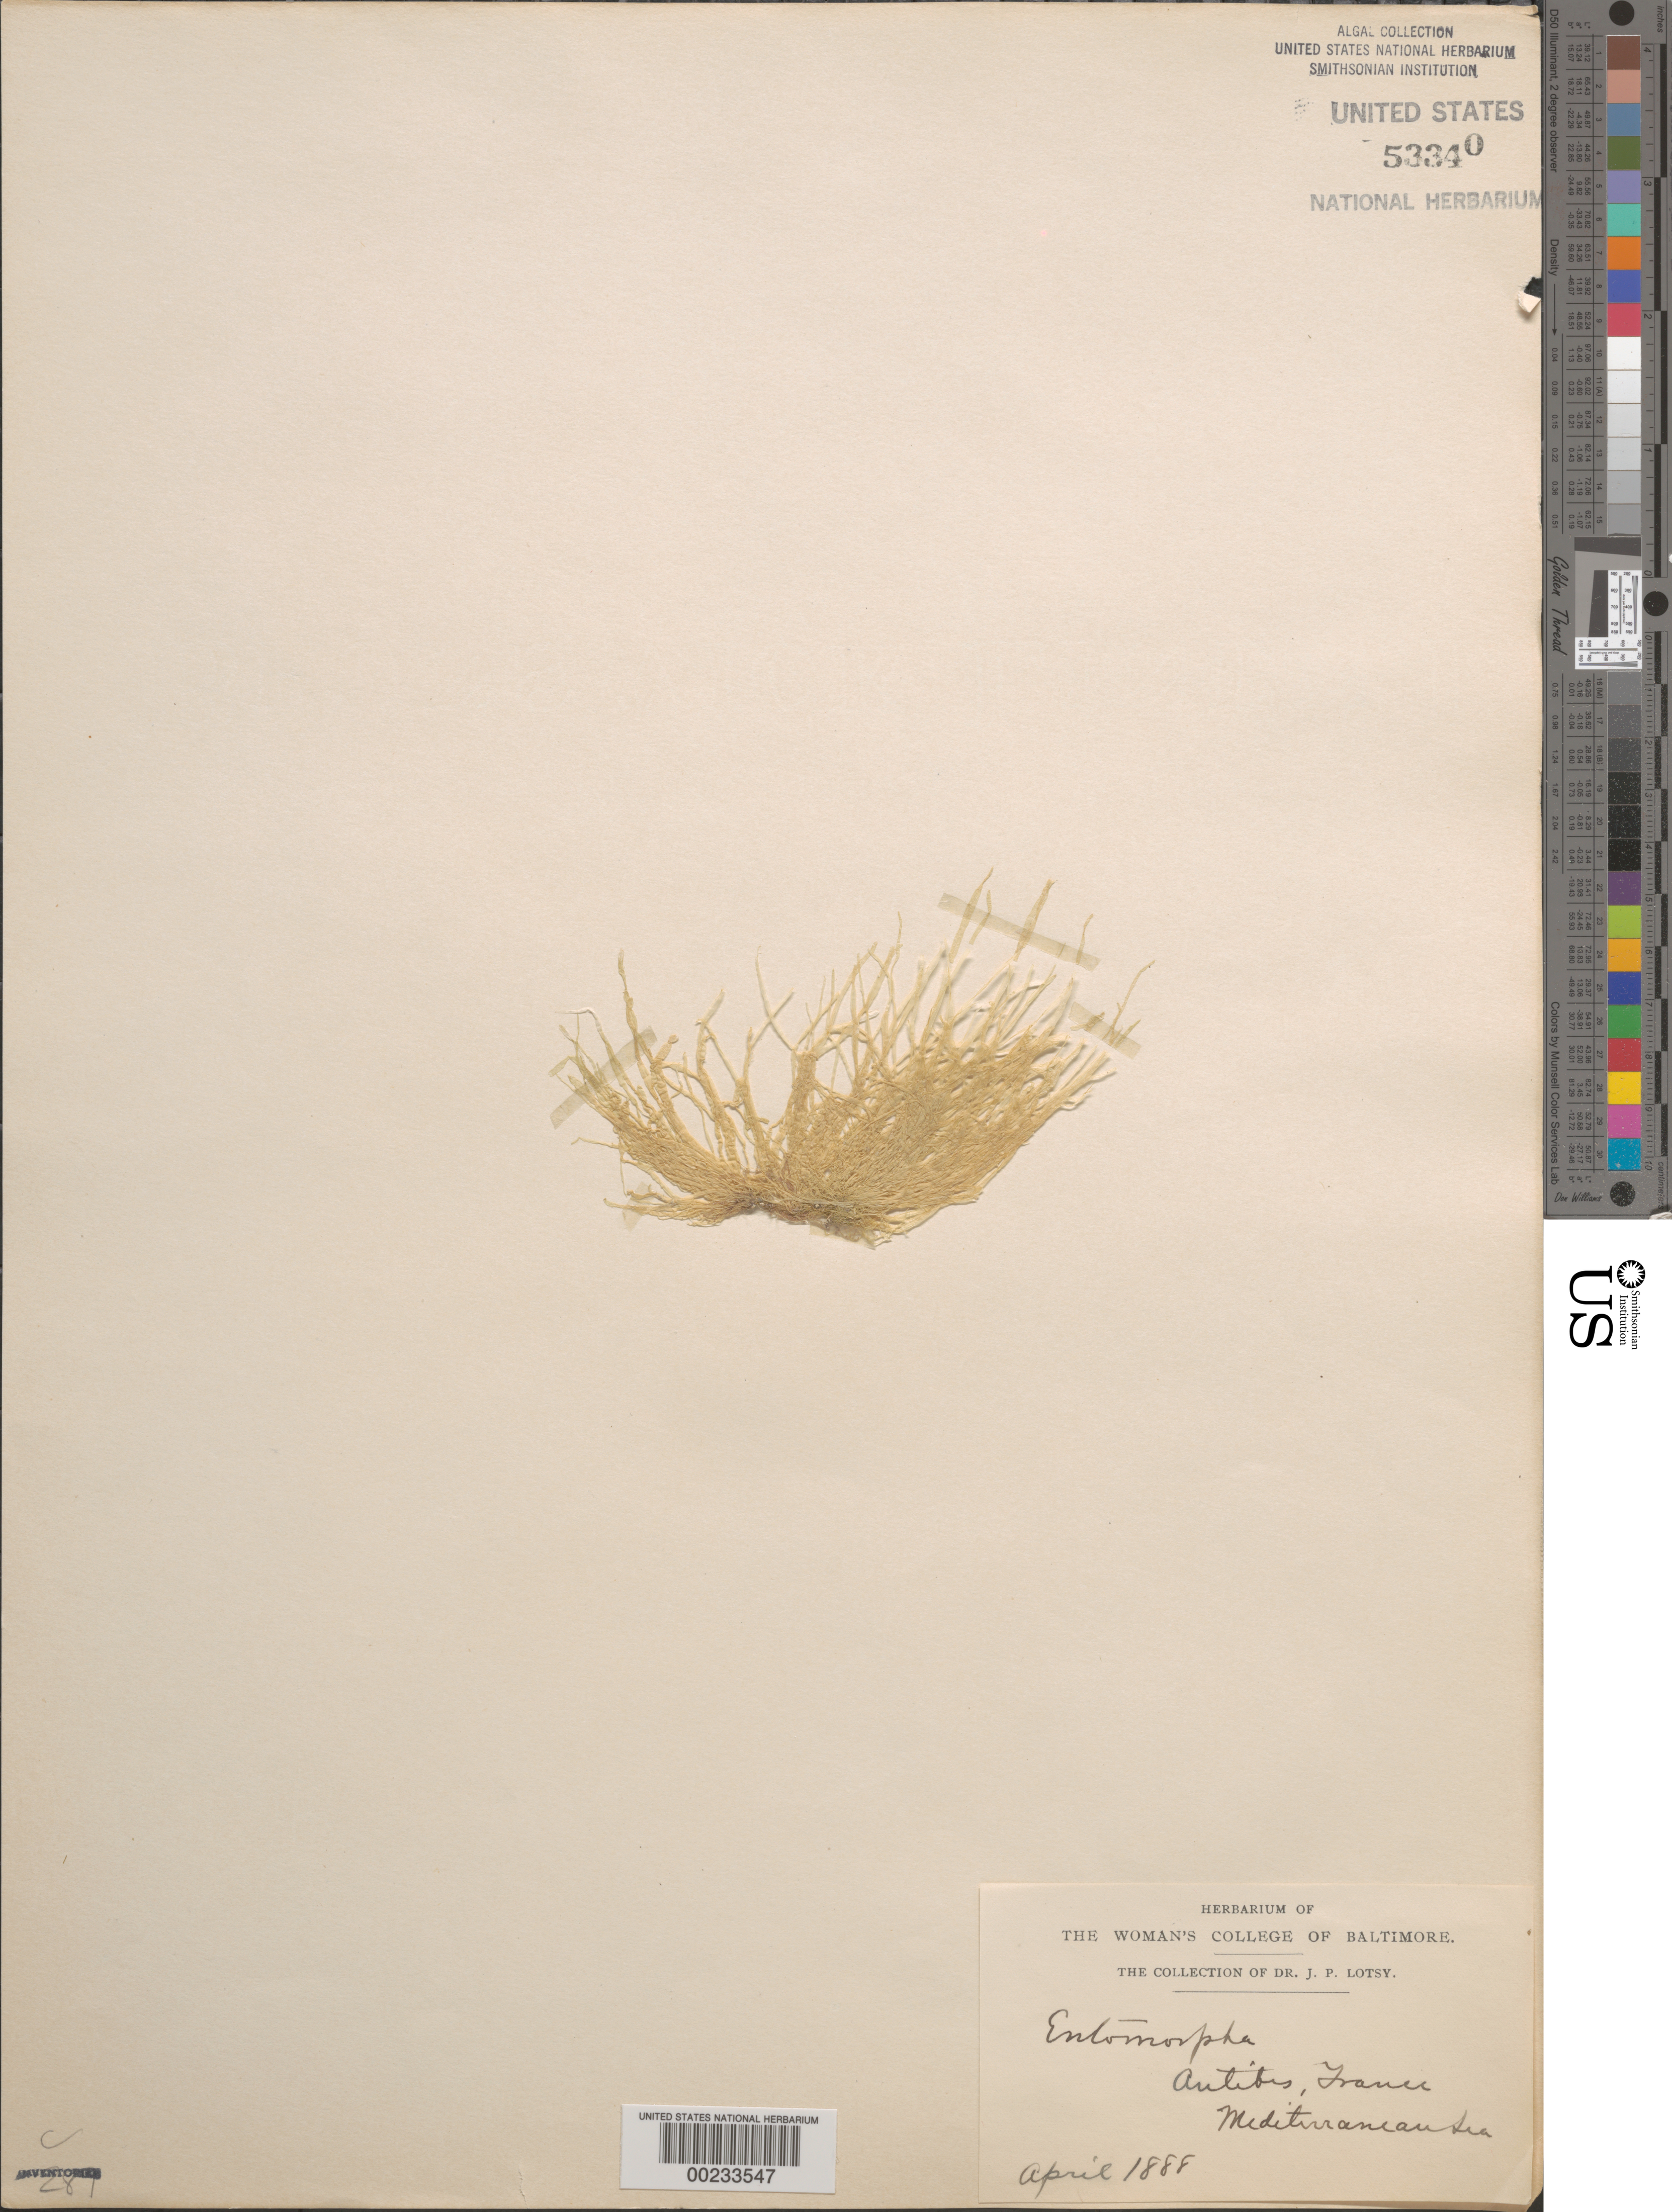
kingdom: Plantae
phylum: Chlorophyta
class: Ulvophyceae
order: Ulvales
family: Ulvaceae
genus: Ulva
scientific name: Ulva sp.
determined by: Algae name updating Project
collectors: J. Lotsy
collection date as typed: Apr 1888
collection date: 1888-04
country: France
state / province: Provence-Alpes-Côte d'Azur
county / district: Alpes-Maritimes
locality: Antibes, Mediterranean Sea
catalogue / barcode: US 53340